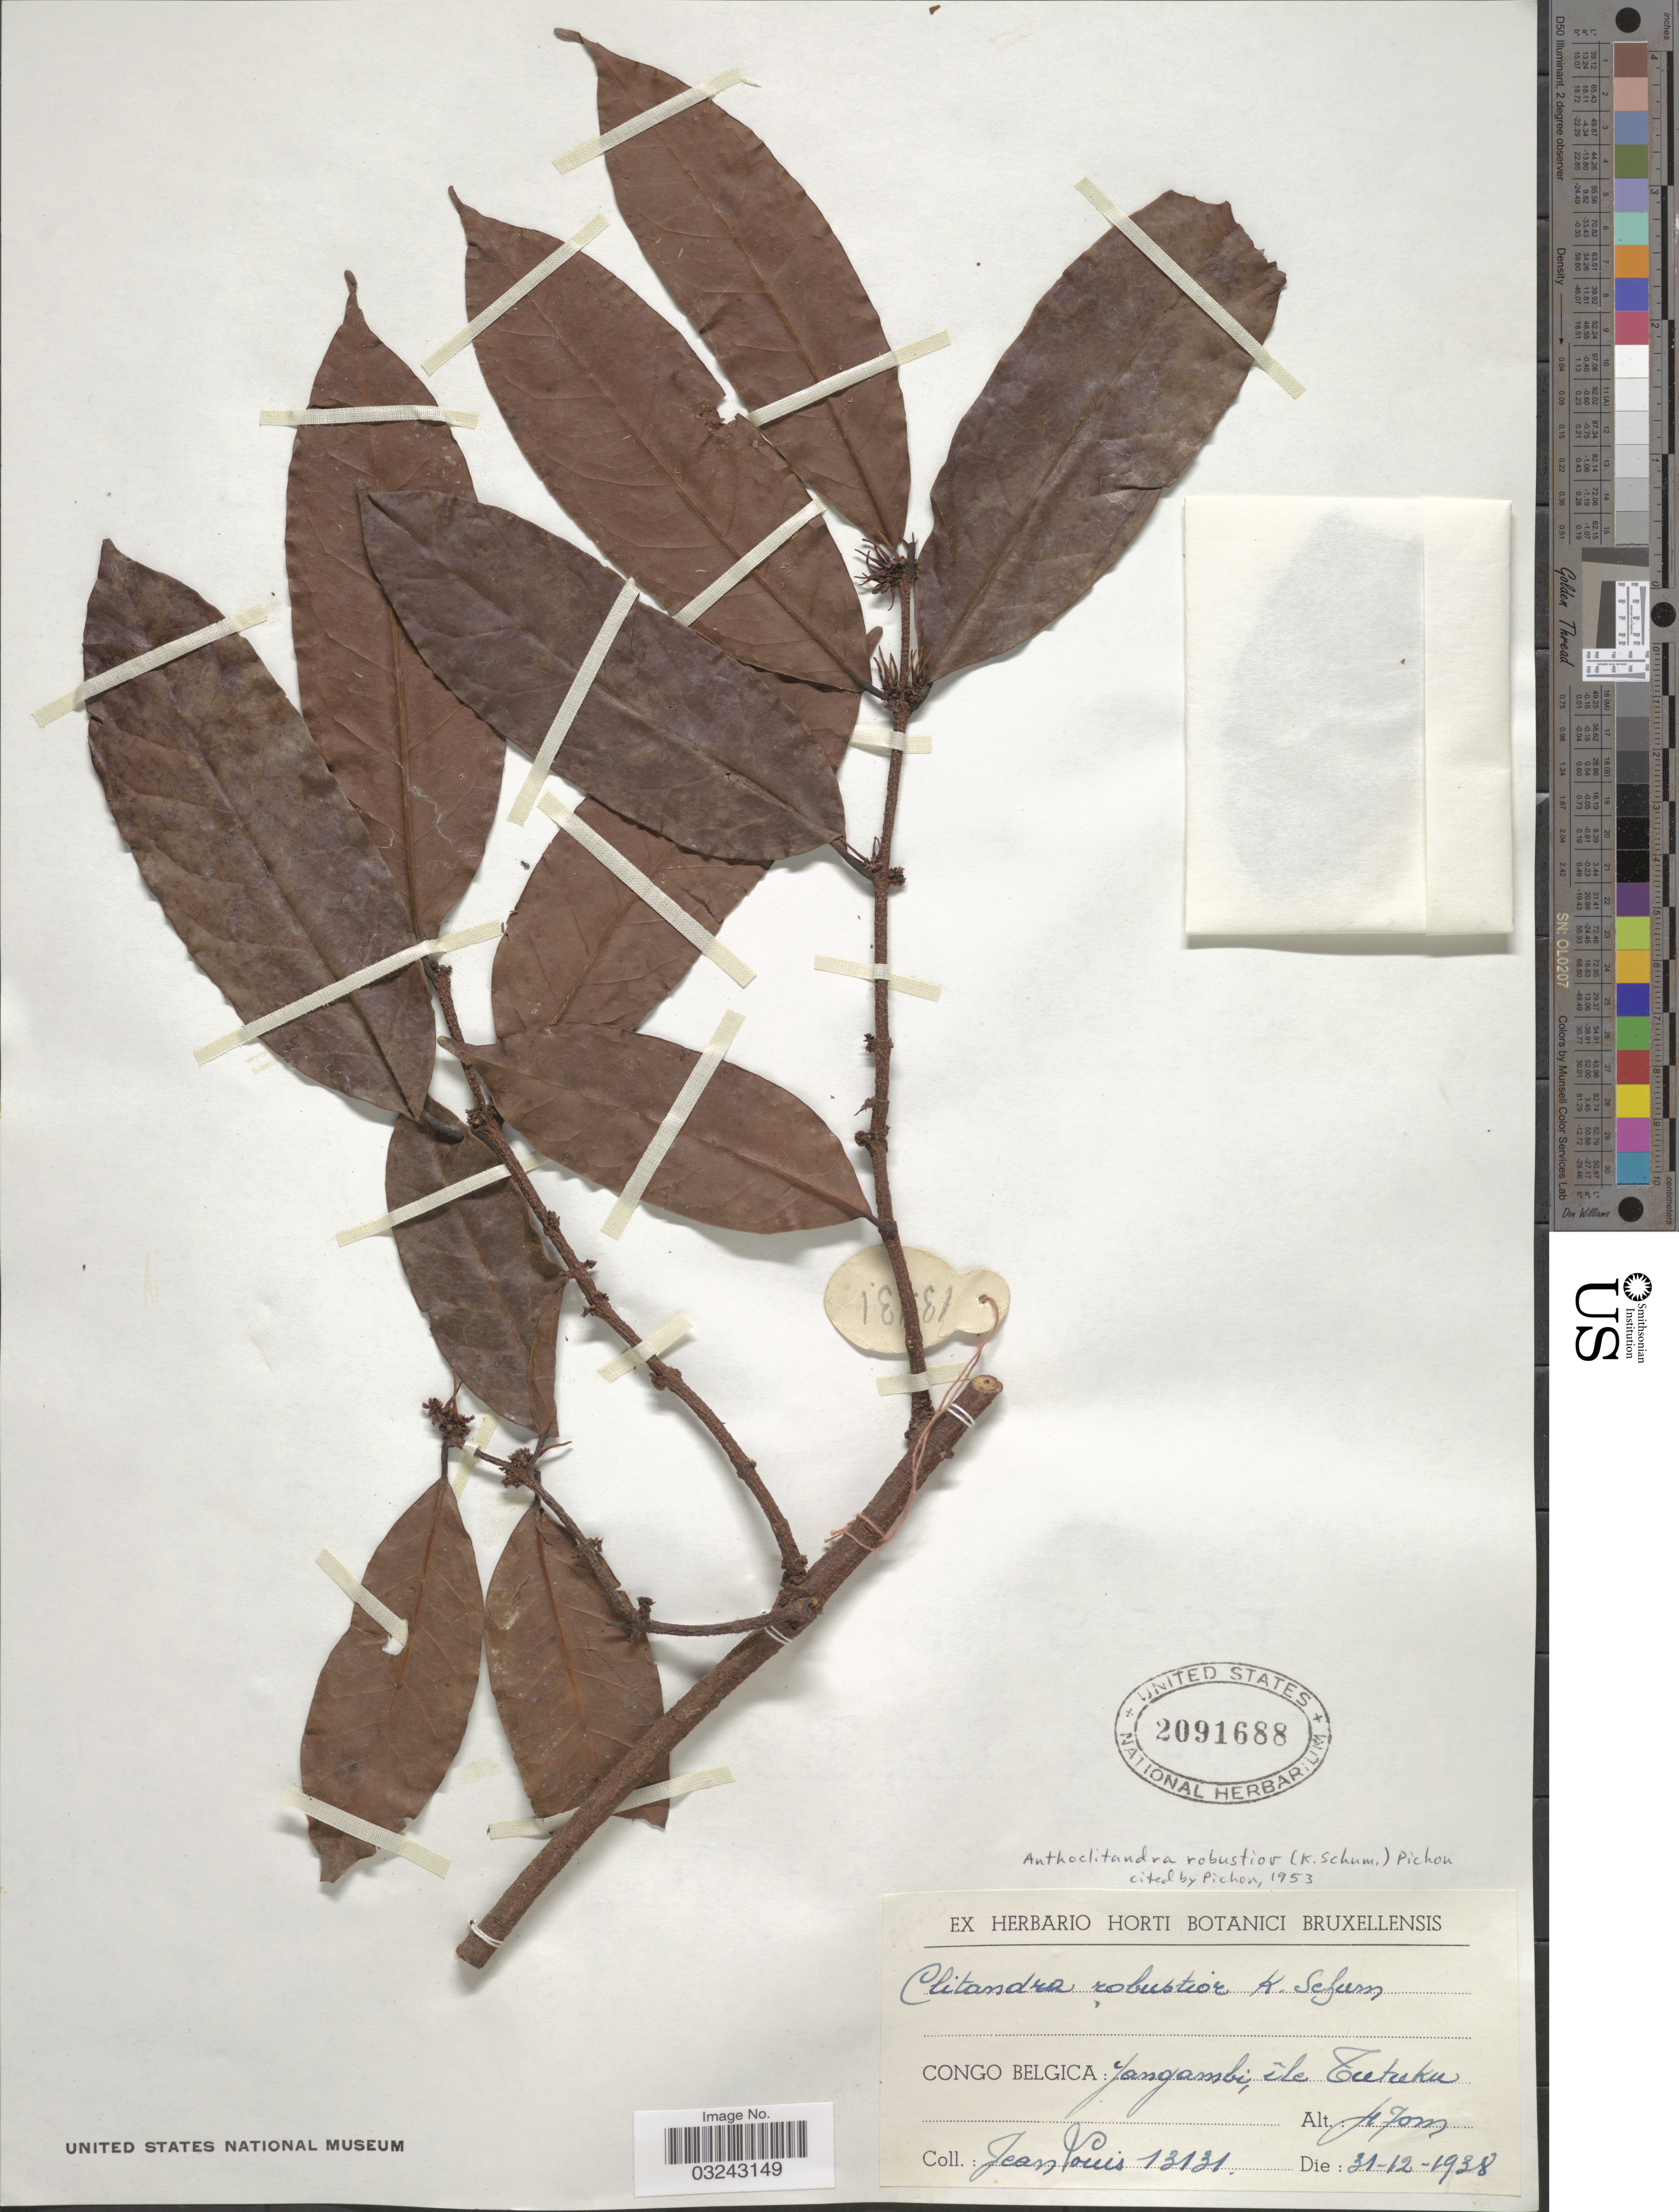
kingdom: Plantae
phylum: Tracheophyta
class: Magnoliopsida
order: Gentianales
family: Apocynaceae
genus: Anthoclitandra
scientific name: Anthoclitandra robustior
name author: (K. Schum.) Pichon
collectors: J. Louis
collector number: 13131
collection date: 1938-12-31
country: Congo, Democratic Republic of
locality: Congo Belgica: Yangambi, île Tutuku.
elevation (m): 470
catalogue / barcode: US 2091688